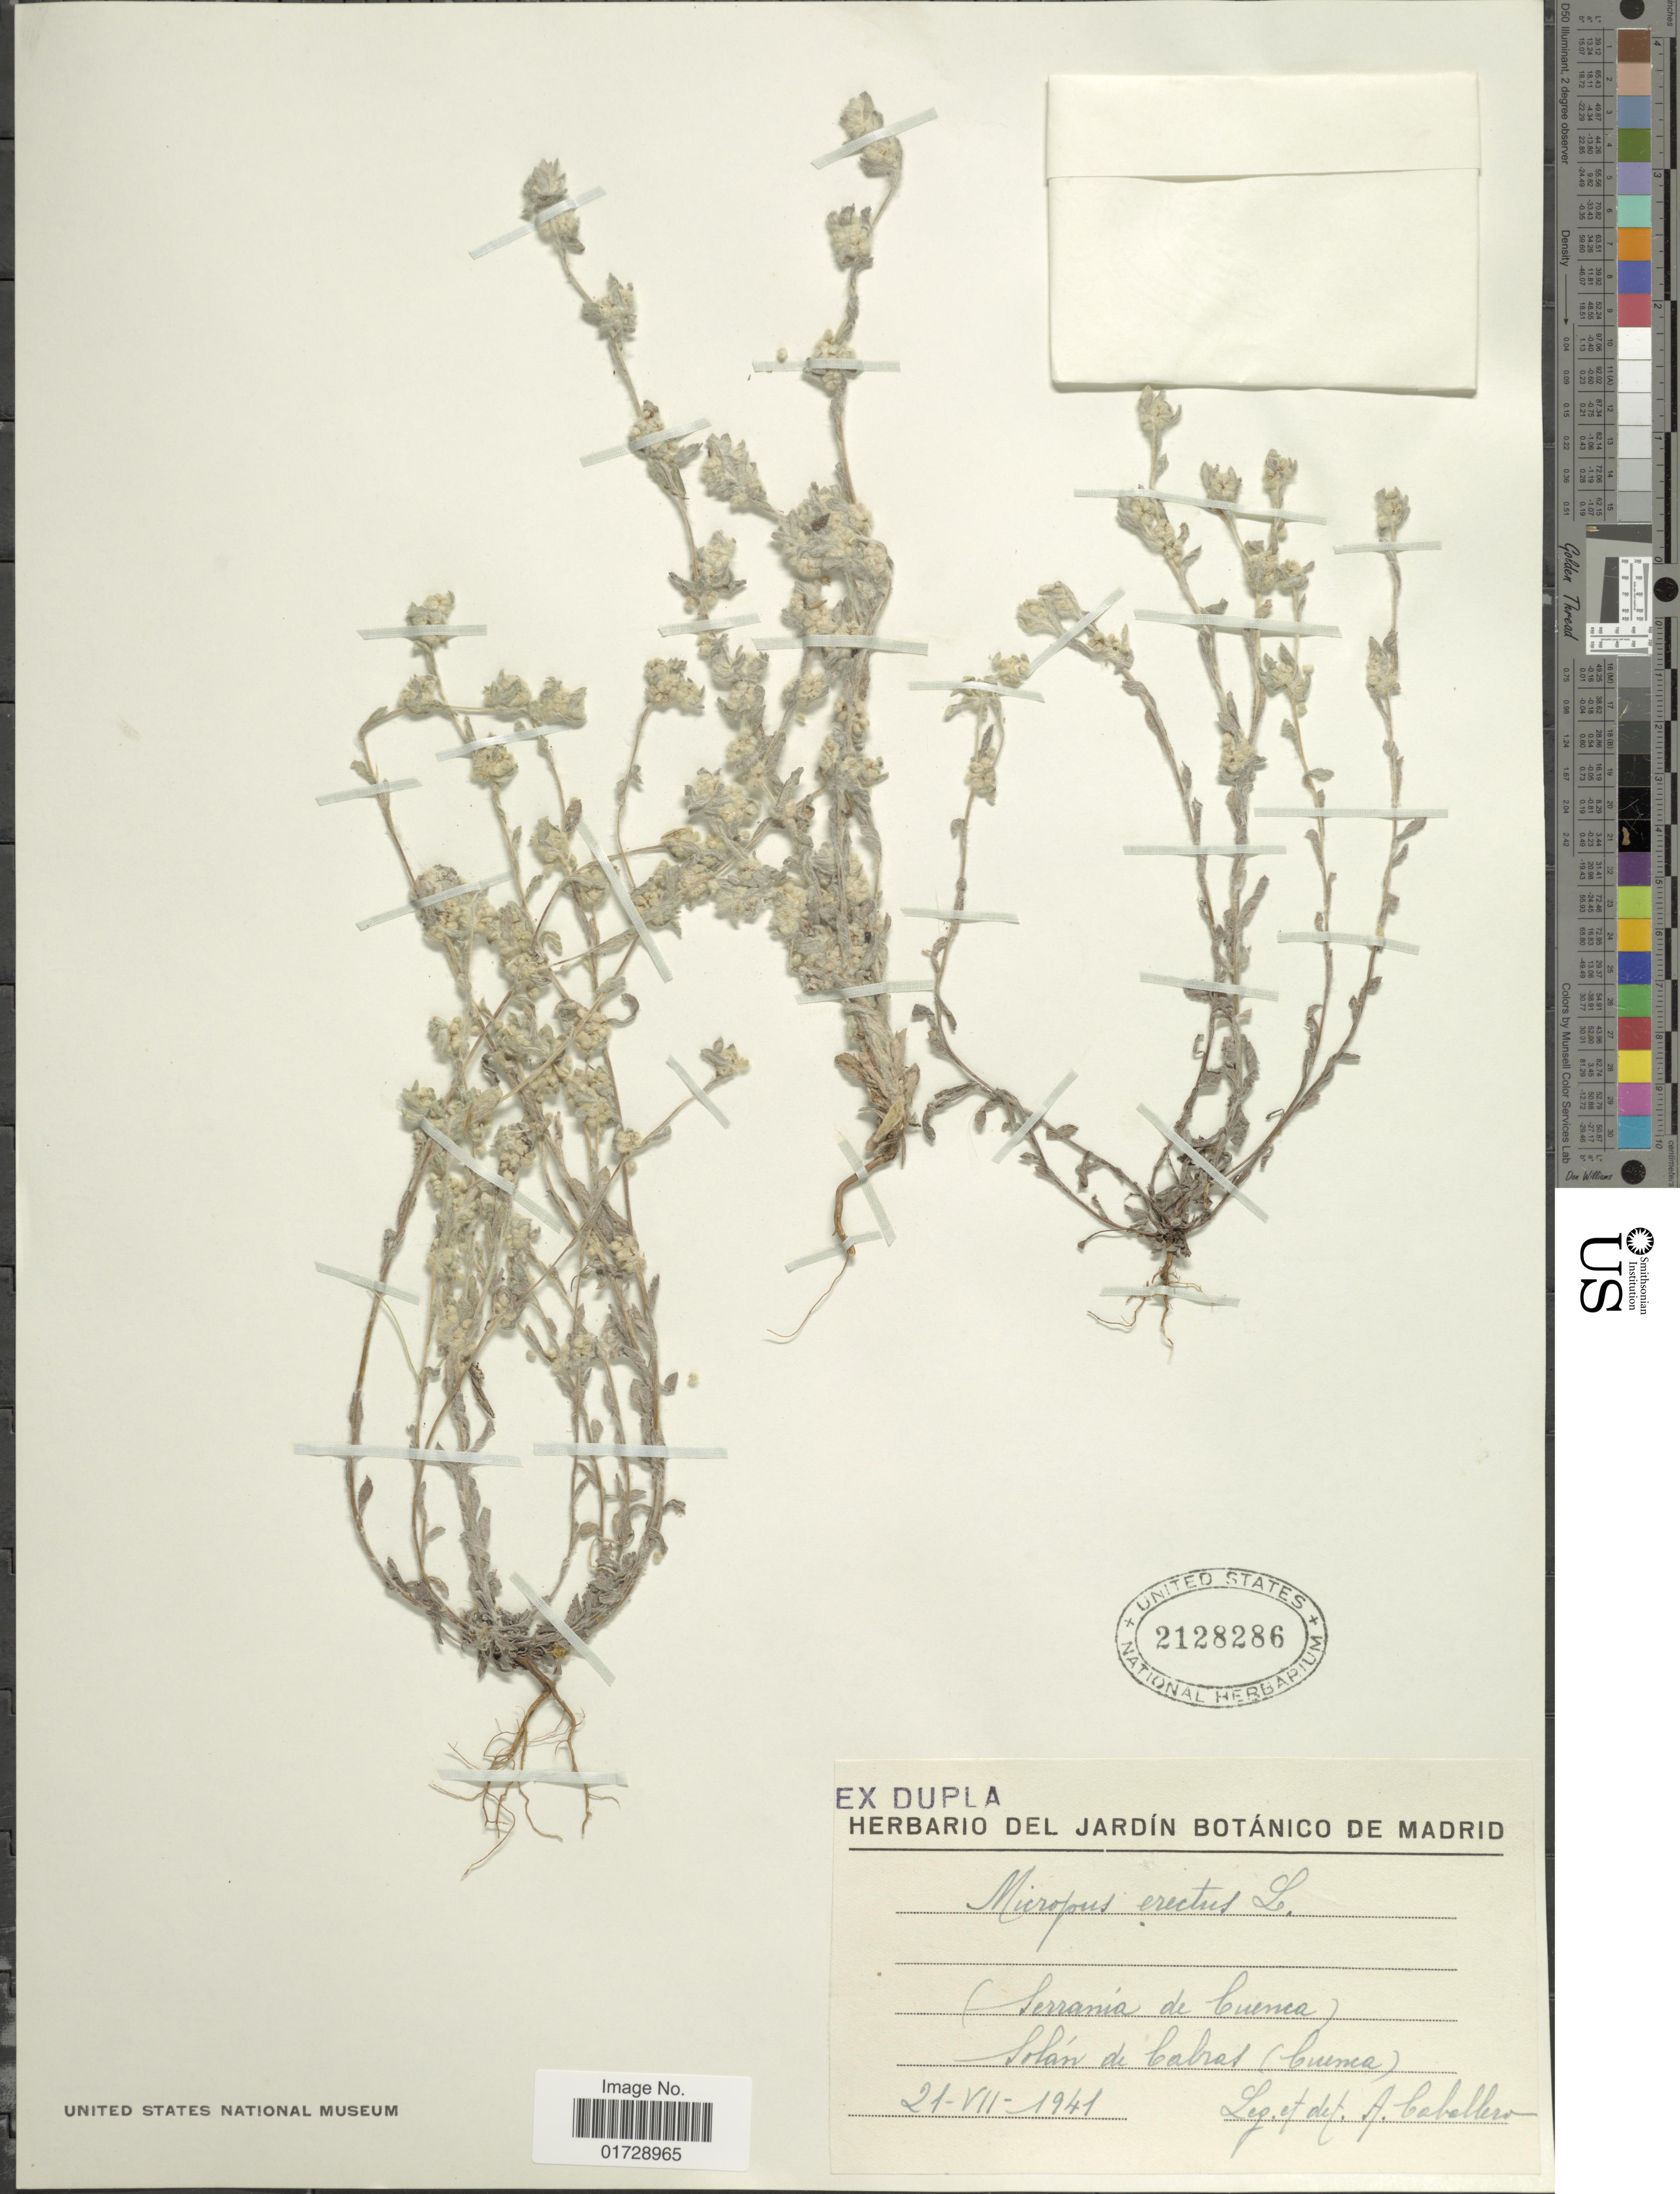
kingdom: Plantae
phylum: Tracheophyta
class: Magnoliopsida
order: Asterales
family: Asteraceae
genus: Micropus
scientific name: Micropus erectus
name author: L.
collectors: A. Caballero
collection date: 1941-07-21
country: Spain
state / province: Castilla-La Mancha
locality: (Serrania de Cuenca, Solan de Cabras (Cumea)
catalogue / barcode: US 2128286